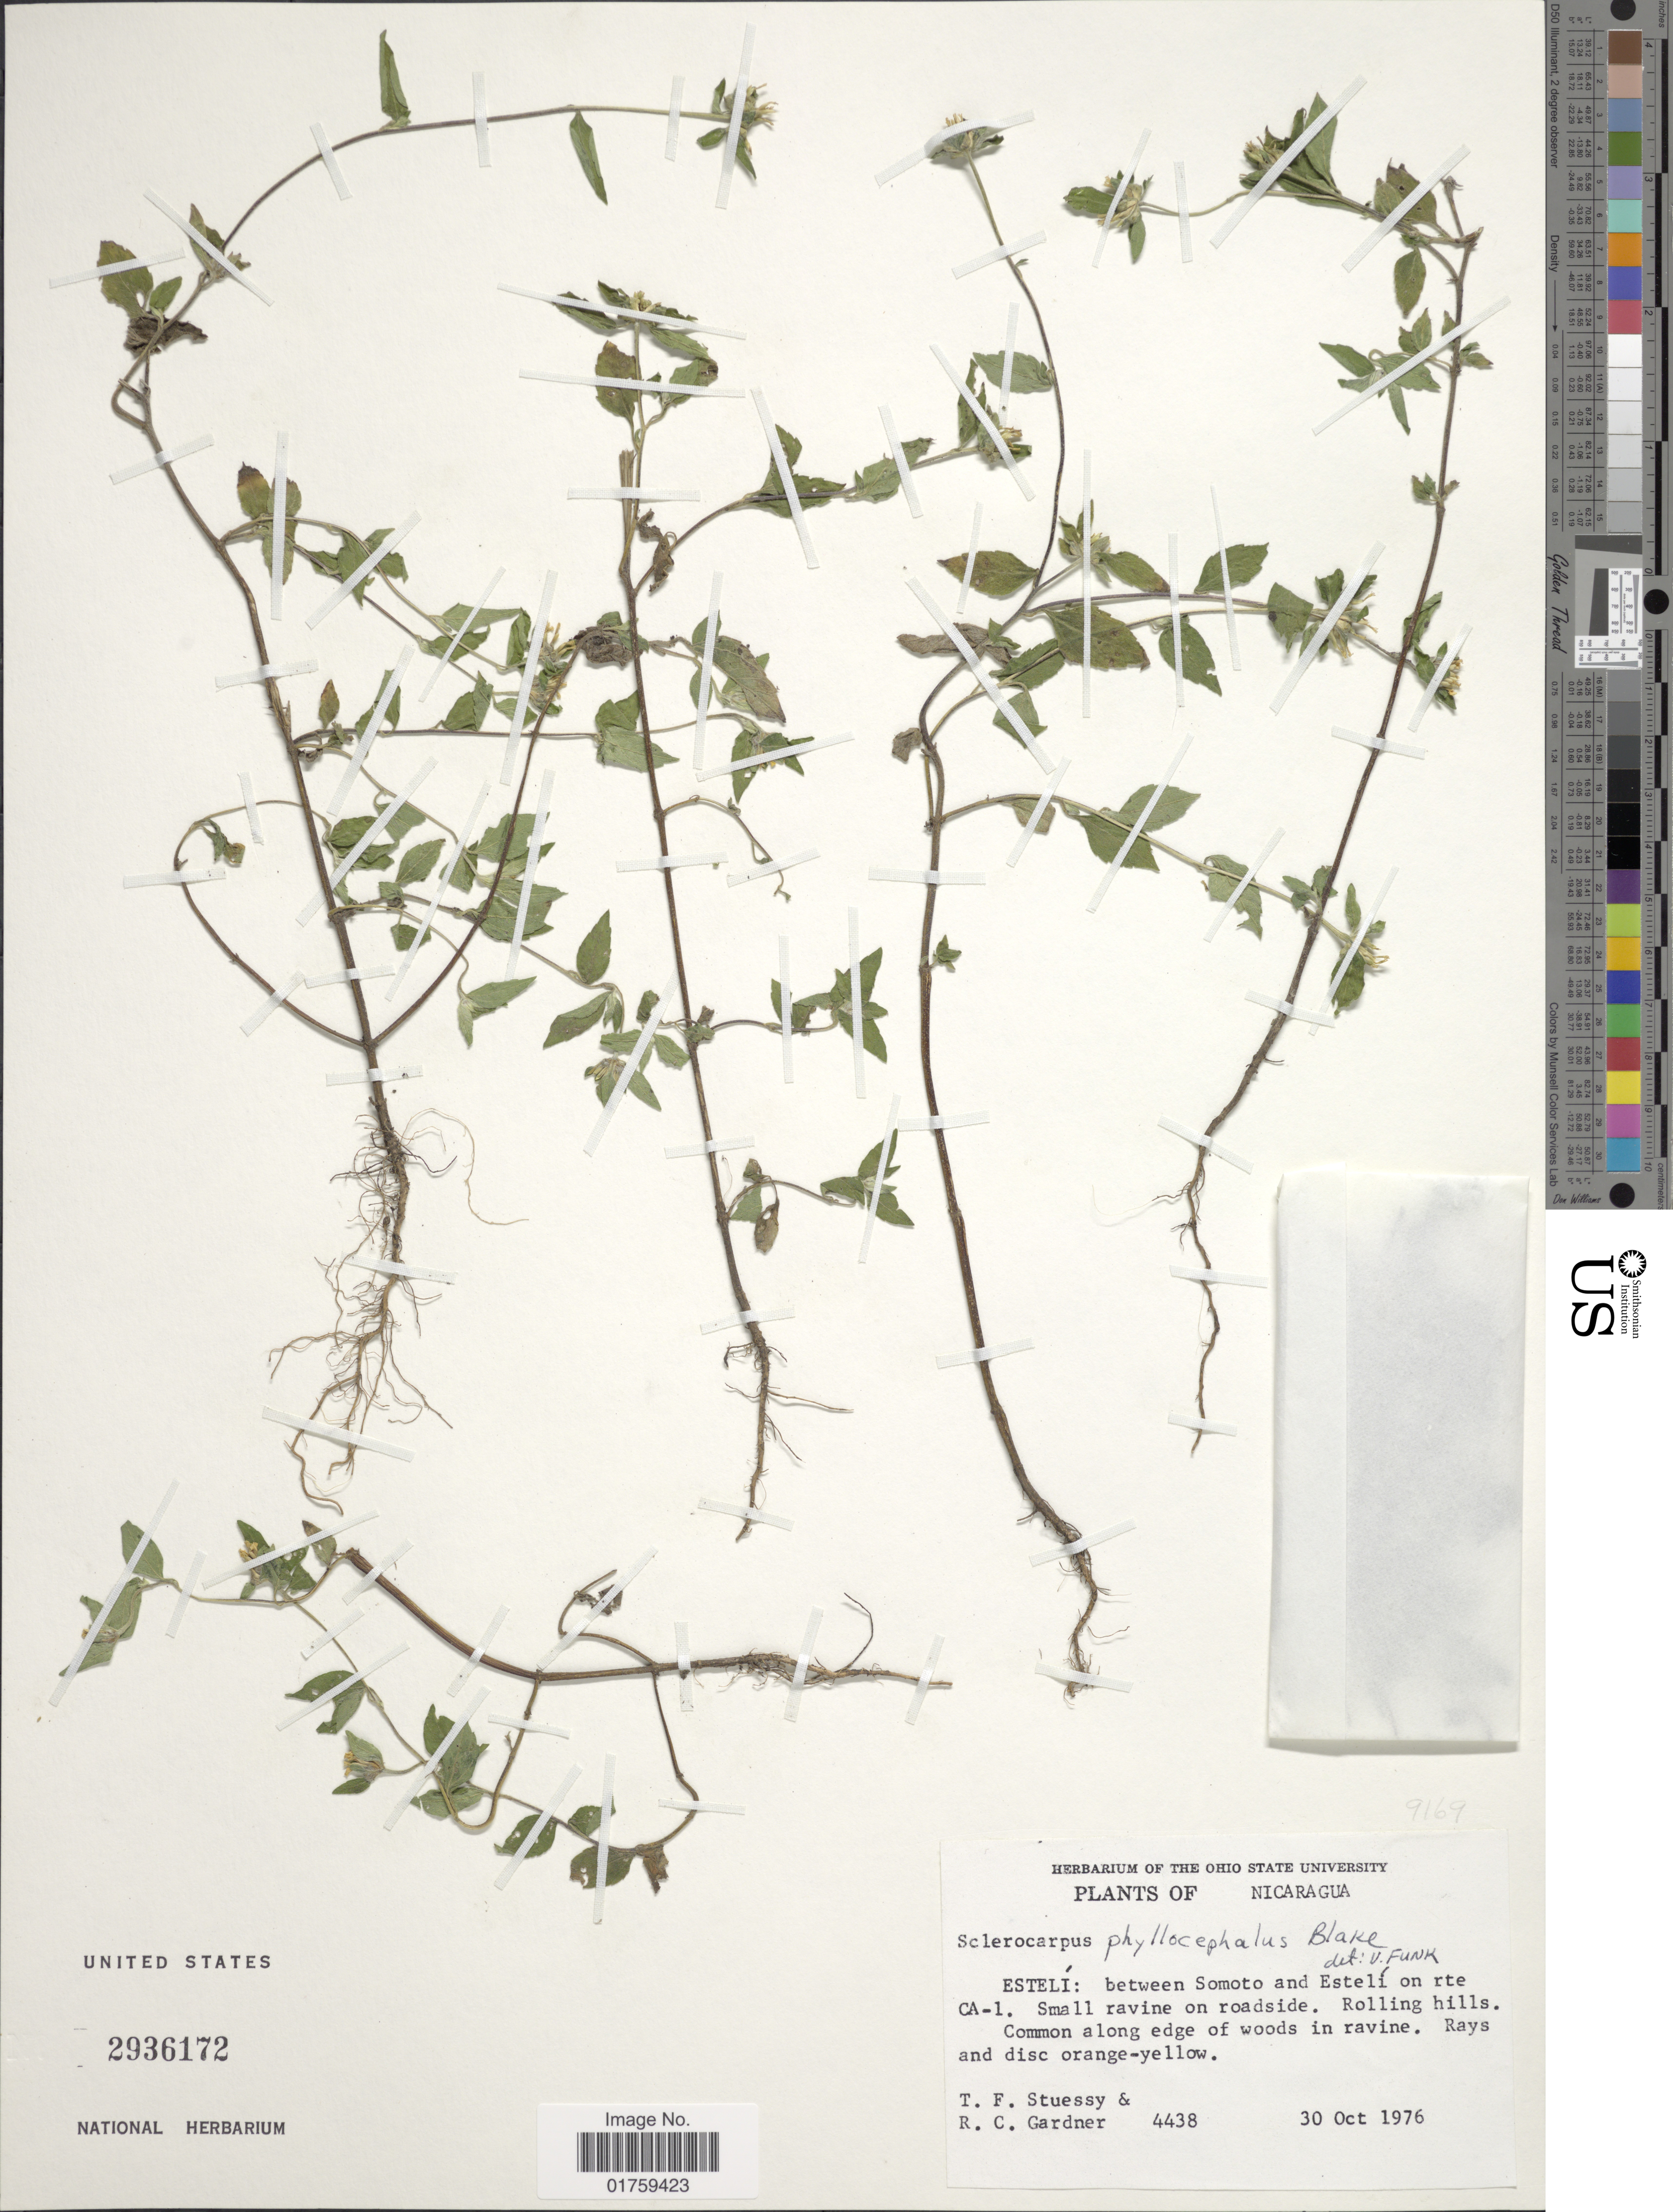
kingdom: Plantae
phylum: Tracheophyta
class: Magnoliopsida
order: Asterales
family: Asteraceae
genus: Sclerocarpus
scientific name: Sclerocarpus phyllocephalus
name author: S.F. Blake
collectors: T. Steussy & R. C. Gardner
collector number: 4438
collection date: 1976-10-30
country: Nicaragua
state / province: Esteli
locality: Esteli: between Somoto and Esteli on rte CA-1. Small ravine on roadside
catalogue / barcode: US 2936172